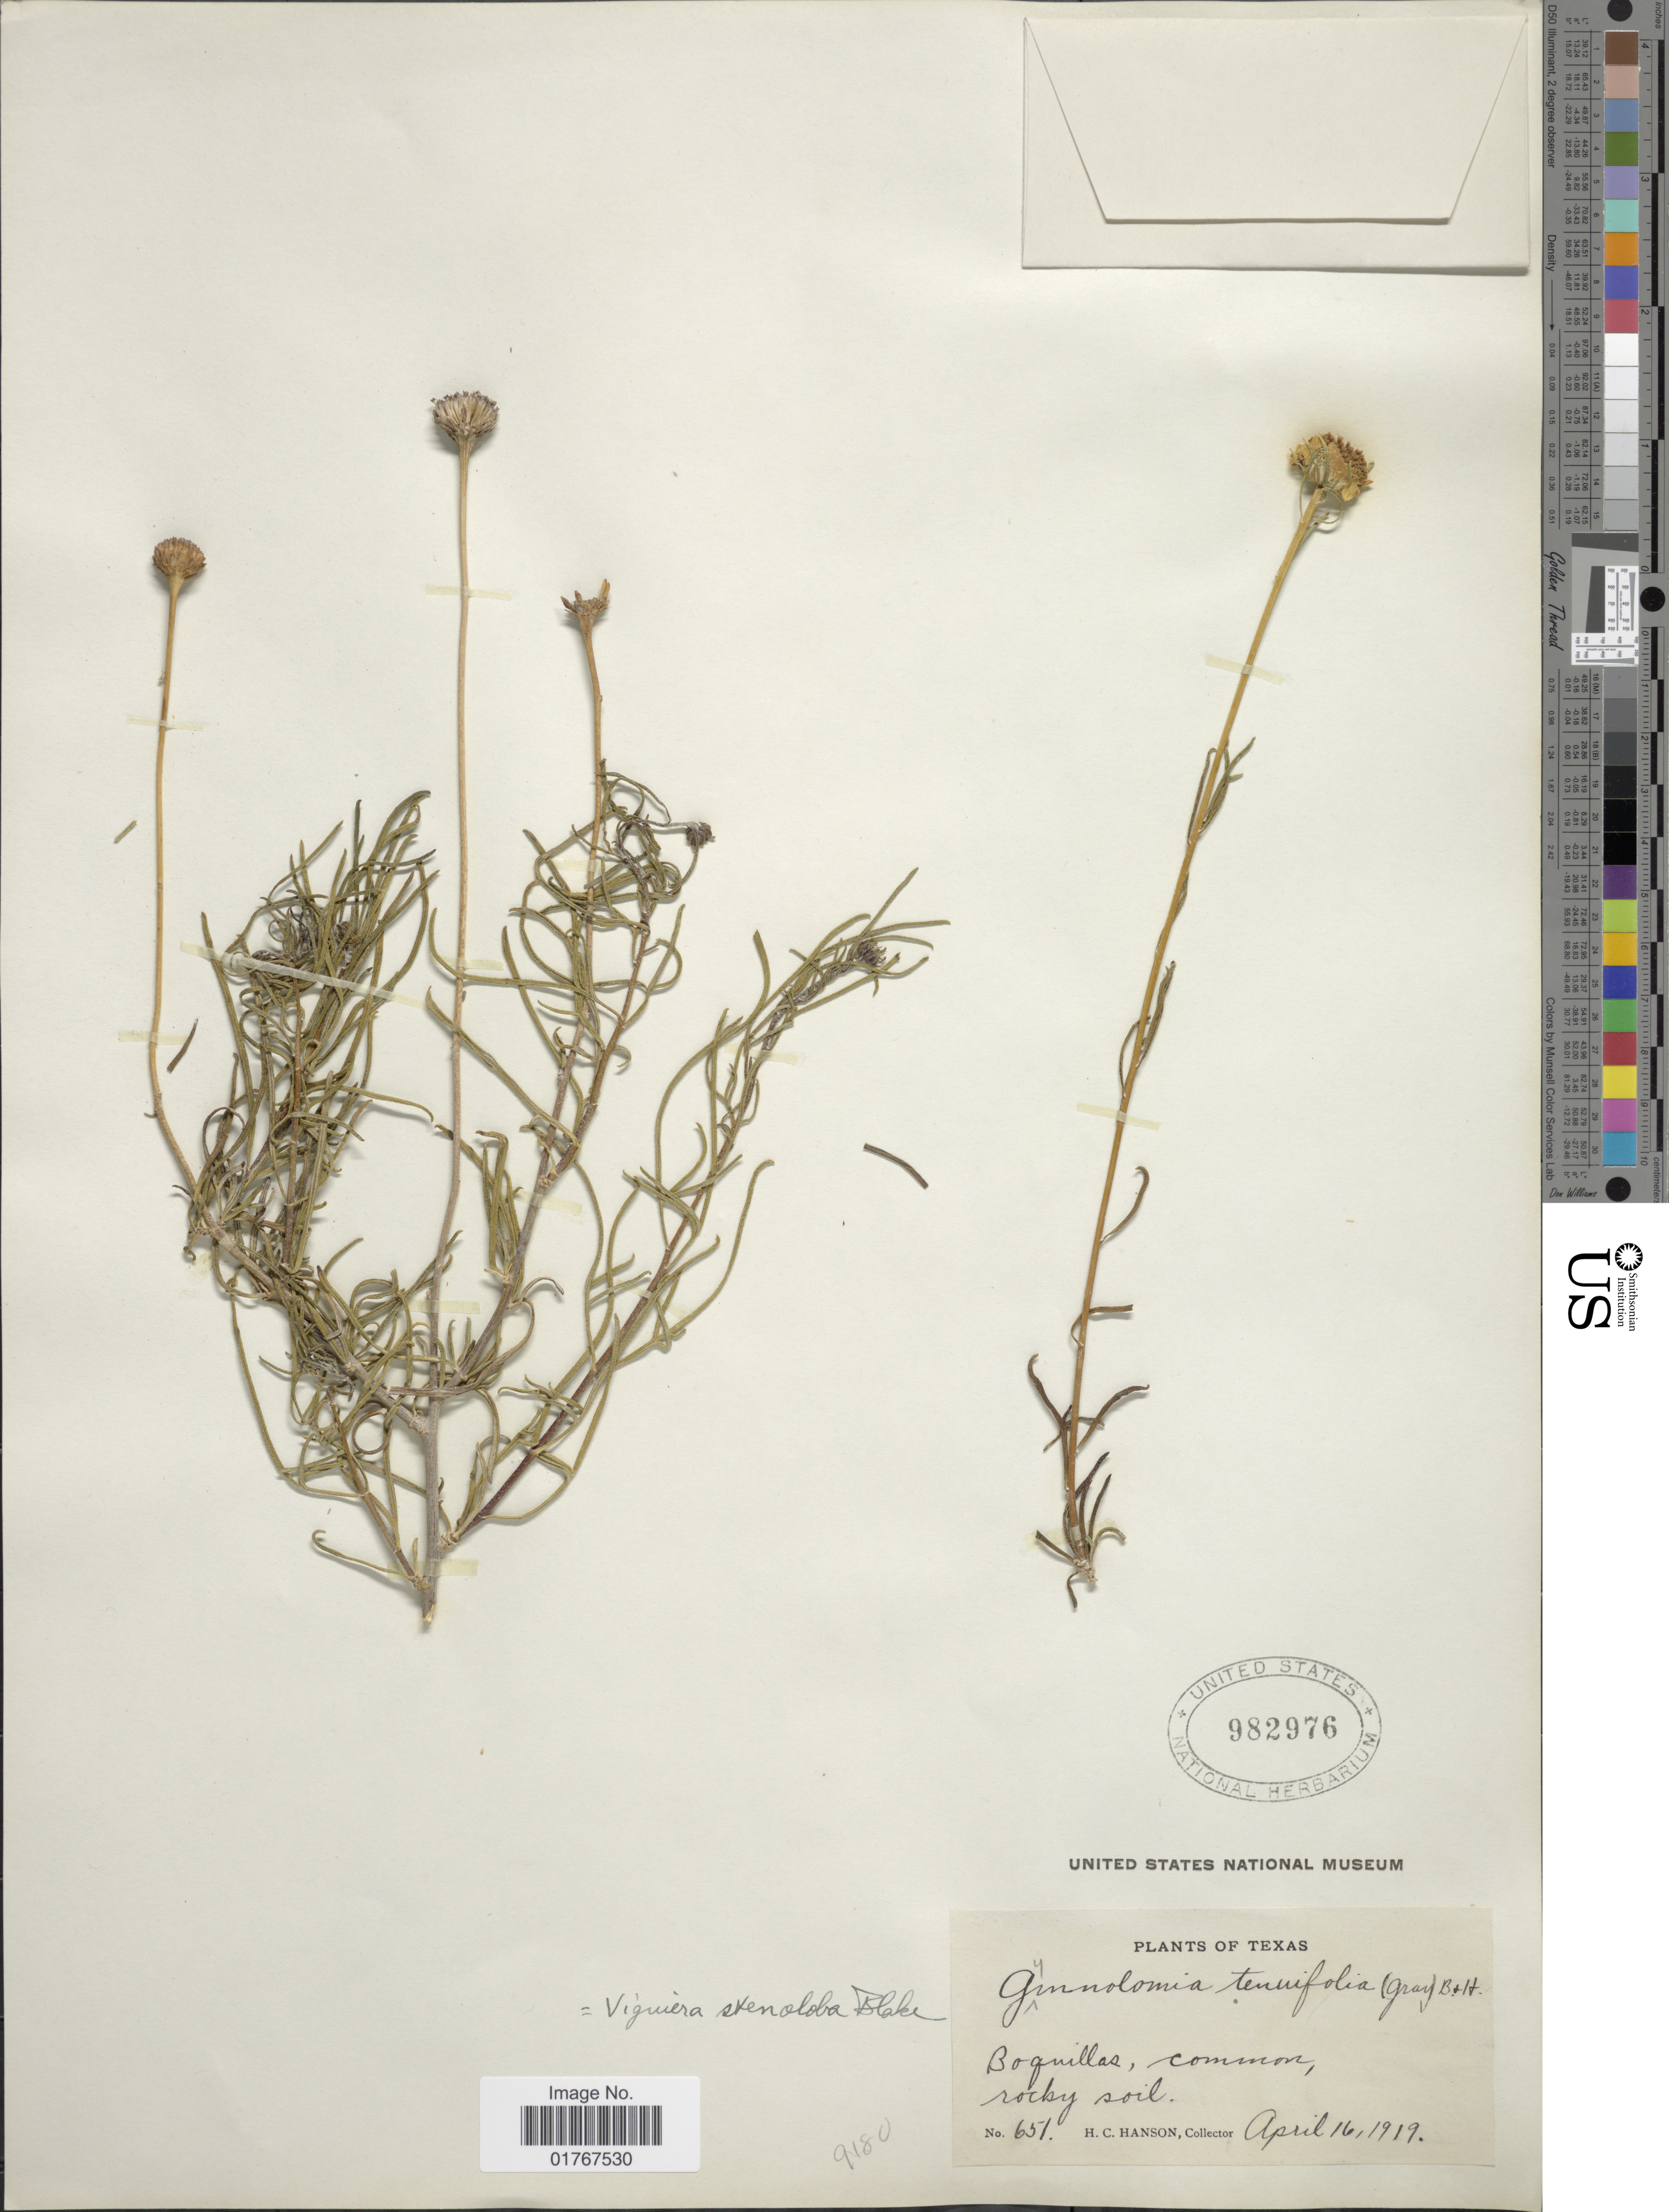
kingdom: Plantae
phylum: Tracheophyta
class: Magnoliopsida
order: Asterales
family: Asteraceae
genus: Viguiera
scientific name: Viguiera stenoloba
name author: S.F. Blake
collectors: H. Hanson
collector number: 651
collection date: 1919-04-16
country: United States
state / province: Texas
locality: Boquillas, common, rocky soil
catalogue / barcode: US 982976